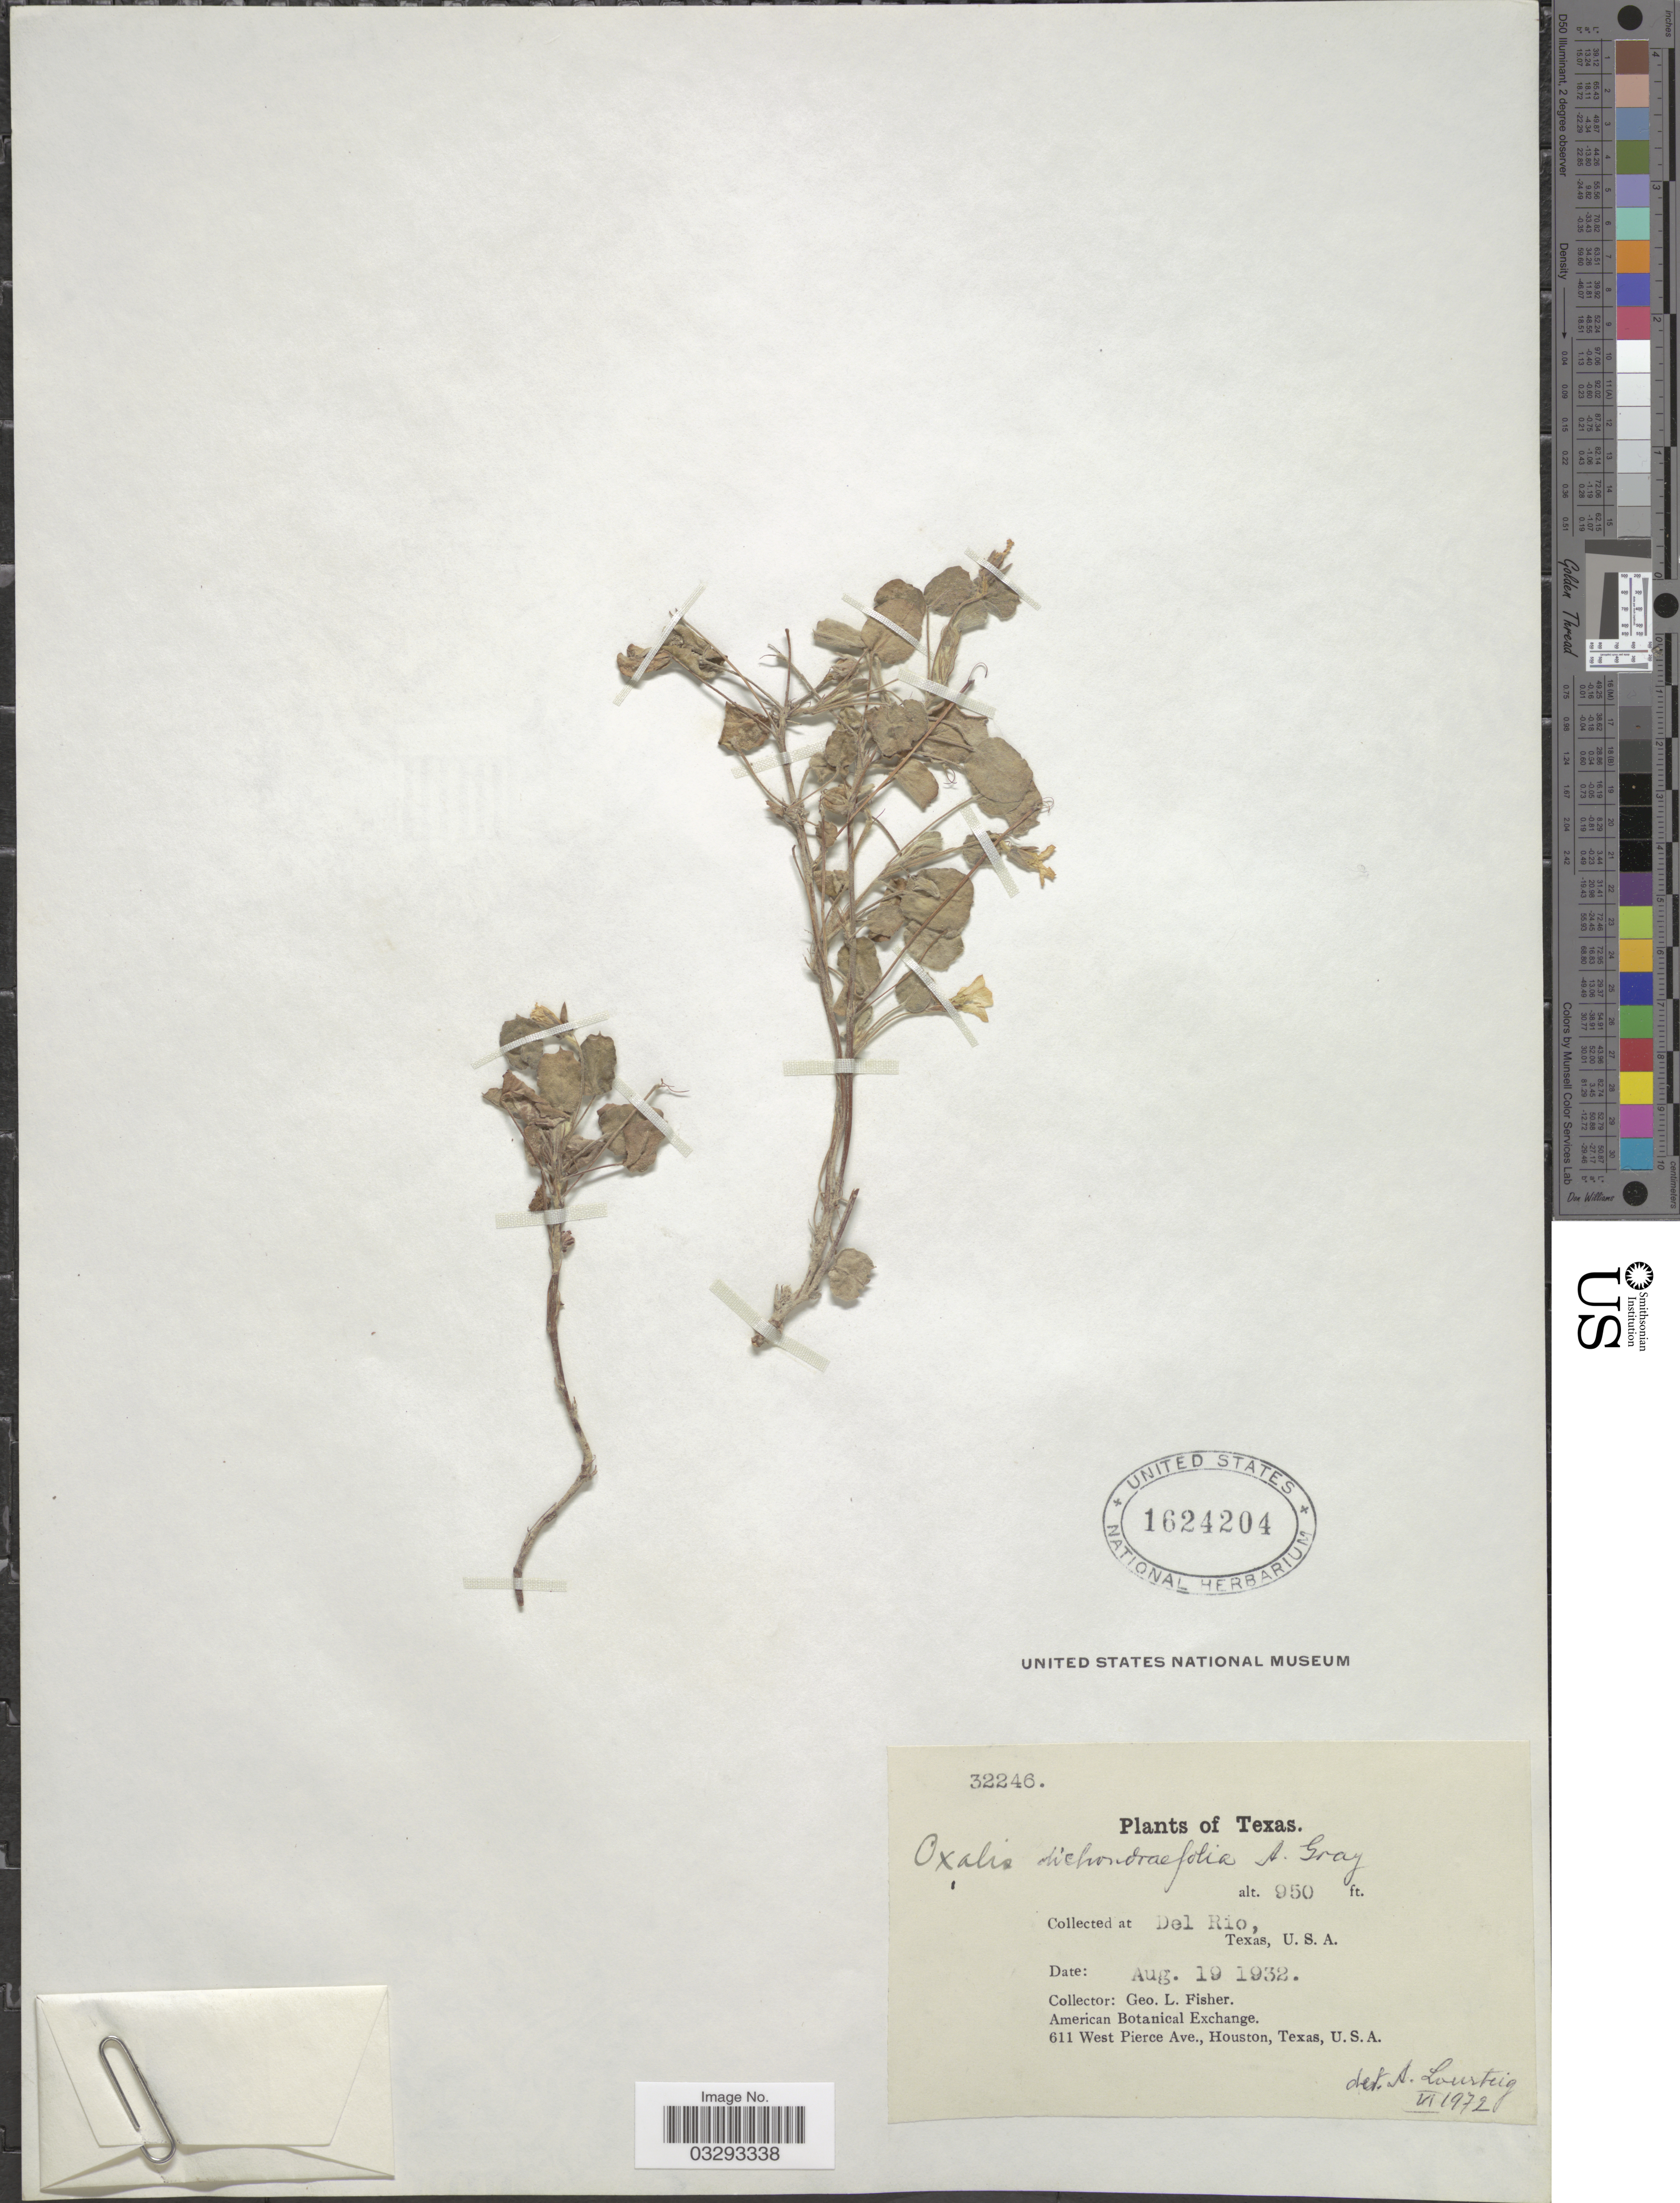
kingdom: Plantae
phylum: Tracheophyta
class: Magnoliopsida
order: Oxalidales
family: Oxalidaceae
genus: Oxalis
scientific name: Oxalis dichondraefolia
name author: A. Gray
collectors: G. L. Fisher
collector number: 32246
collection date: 1932-08-19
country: United States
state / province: Texas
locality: Del Rio.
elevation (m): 290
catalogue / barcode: US 1624204